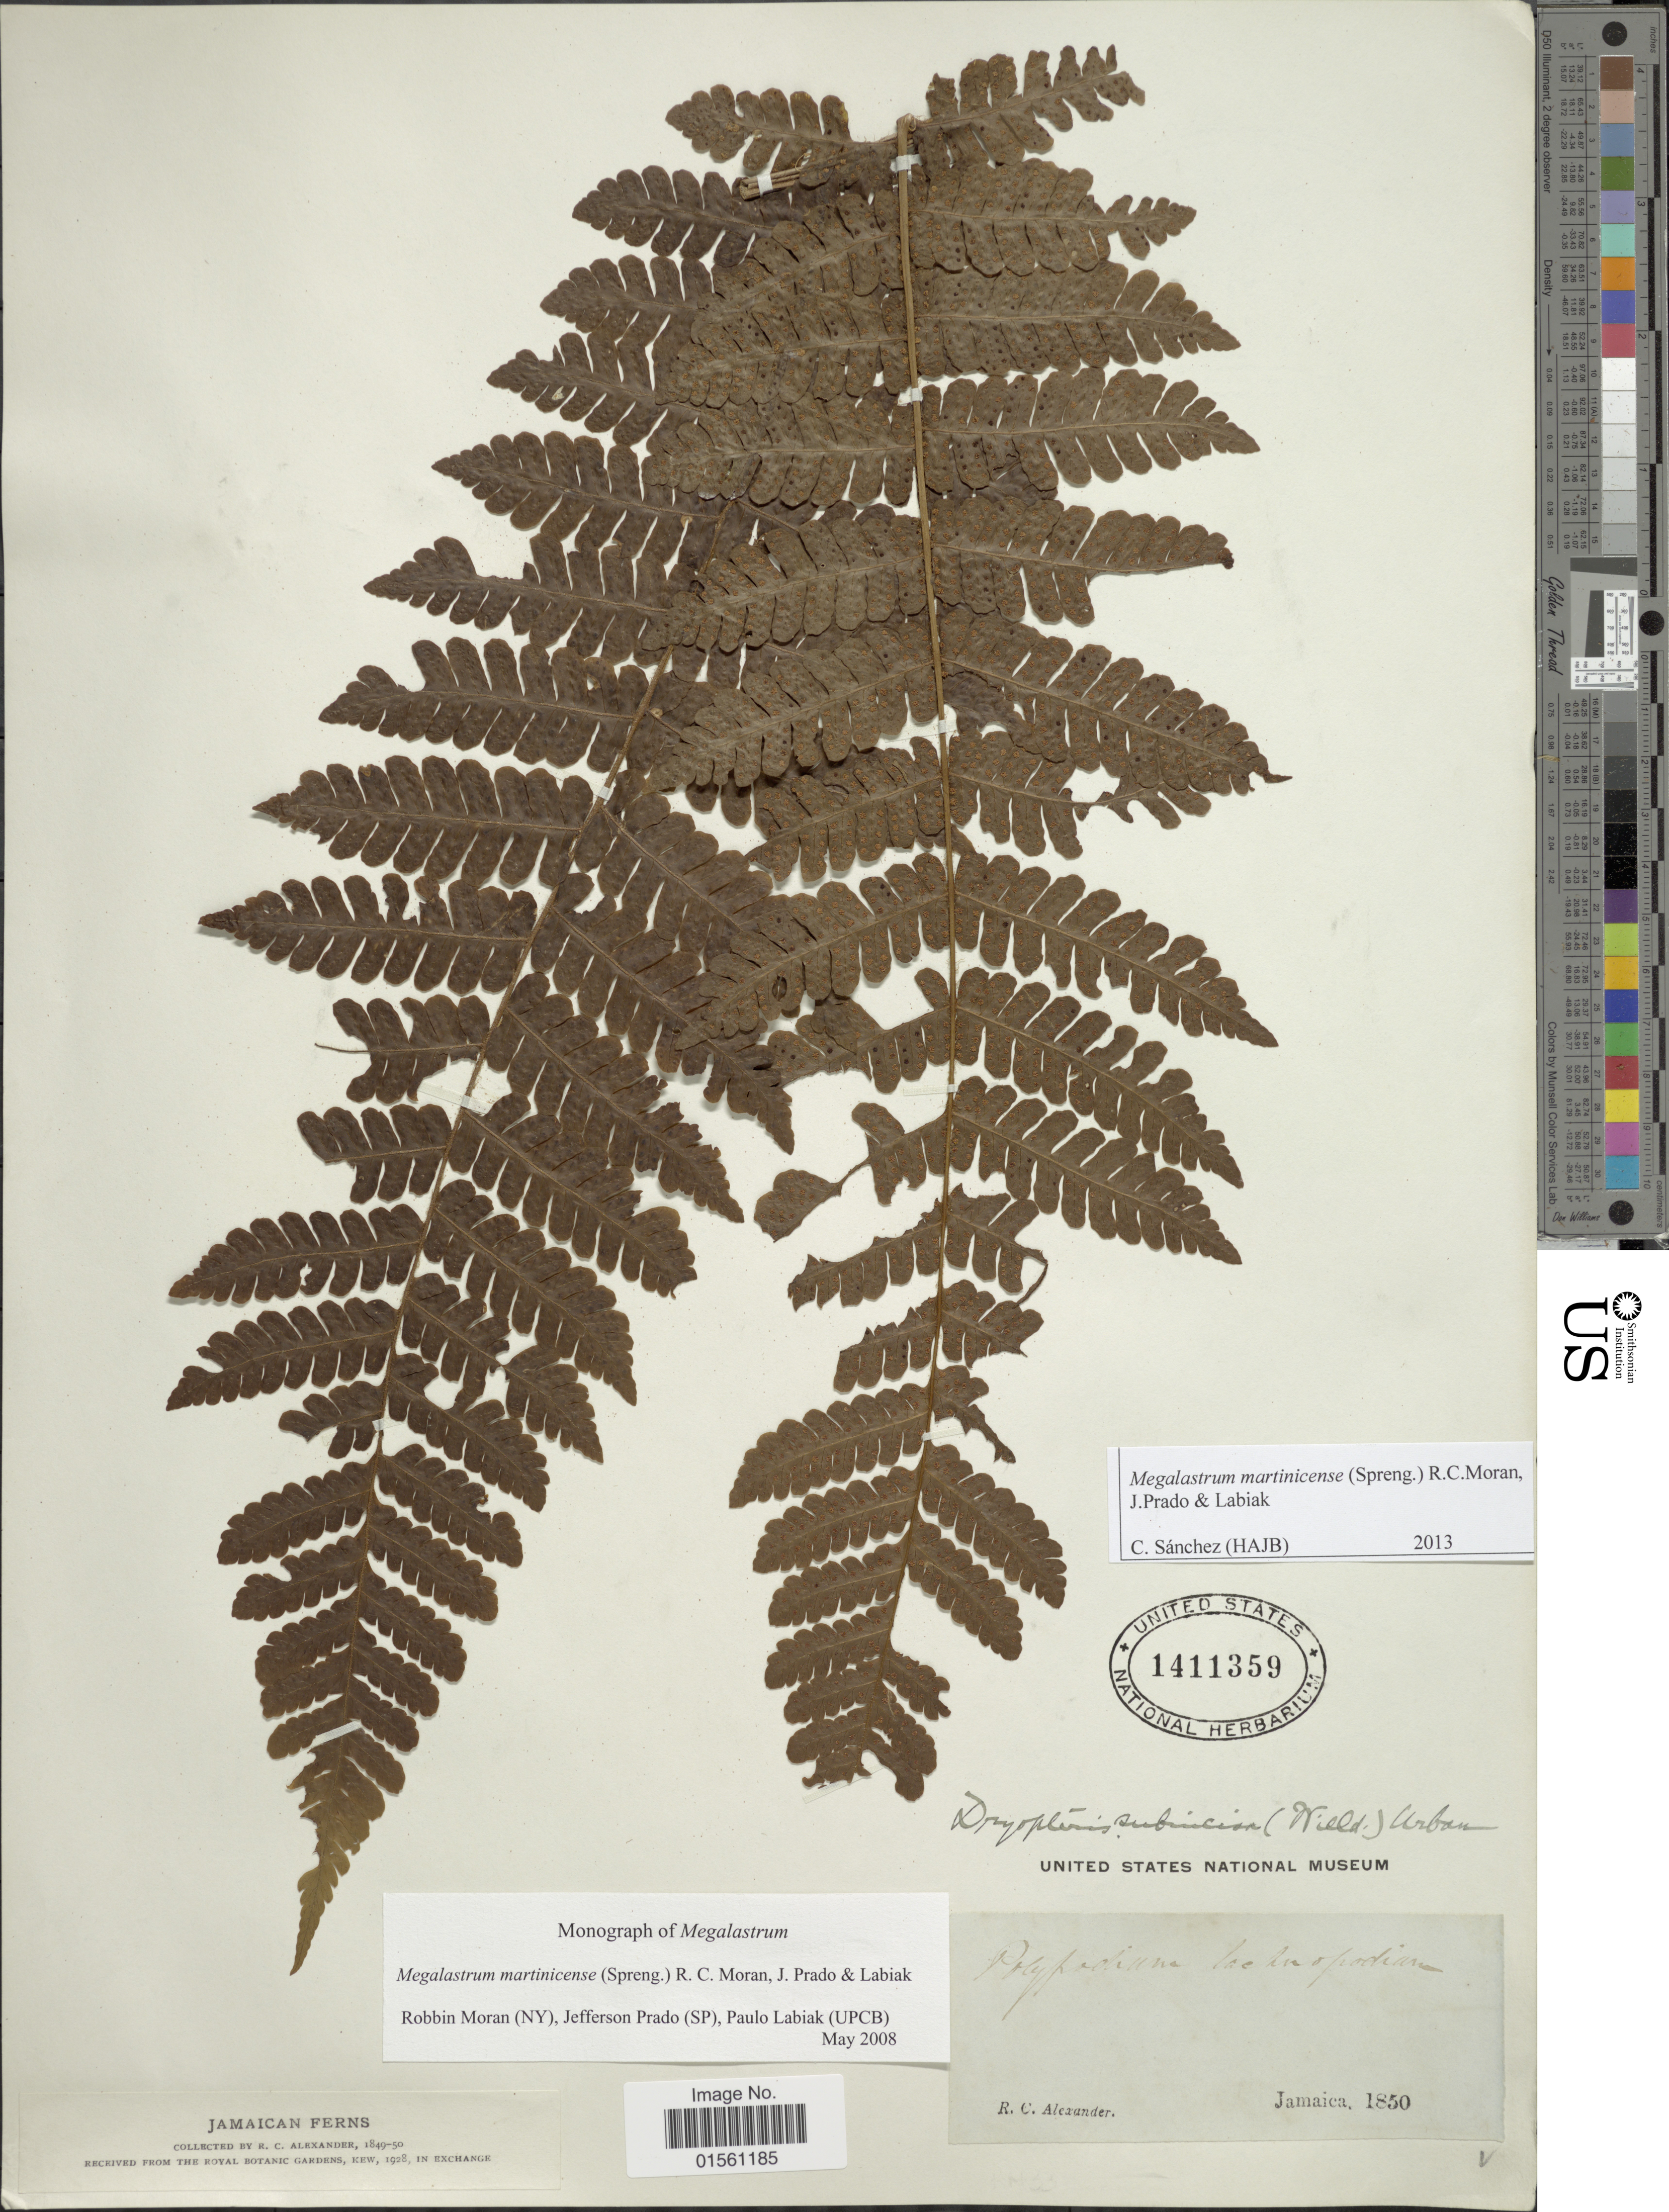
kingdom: Plantae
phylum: Tracheophyta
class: Polypodiopsida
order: Polypodiales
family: Dryopteridaceae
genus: Megalastrum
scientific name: Megalastrum martinicense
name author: (Spreng.) R.C. Moran et al.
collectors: R. C. Alexander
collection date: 1850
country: Jamaica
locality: Jamaica.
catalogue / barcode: US 1411359